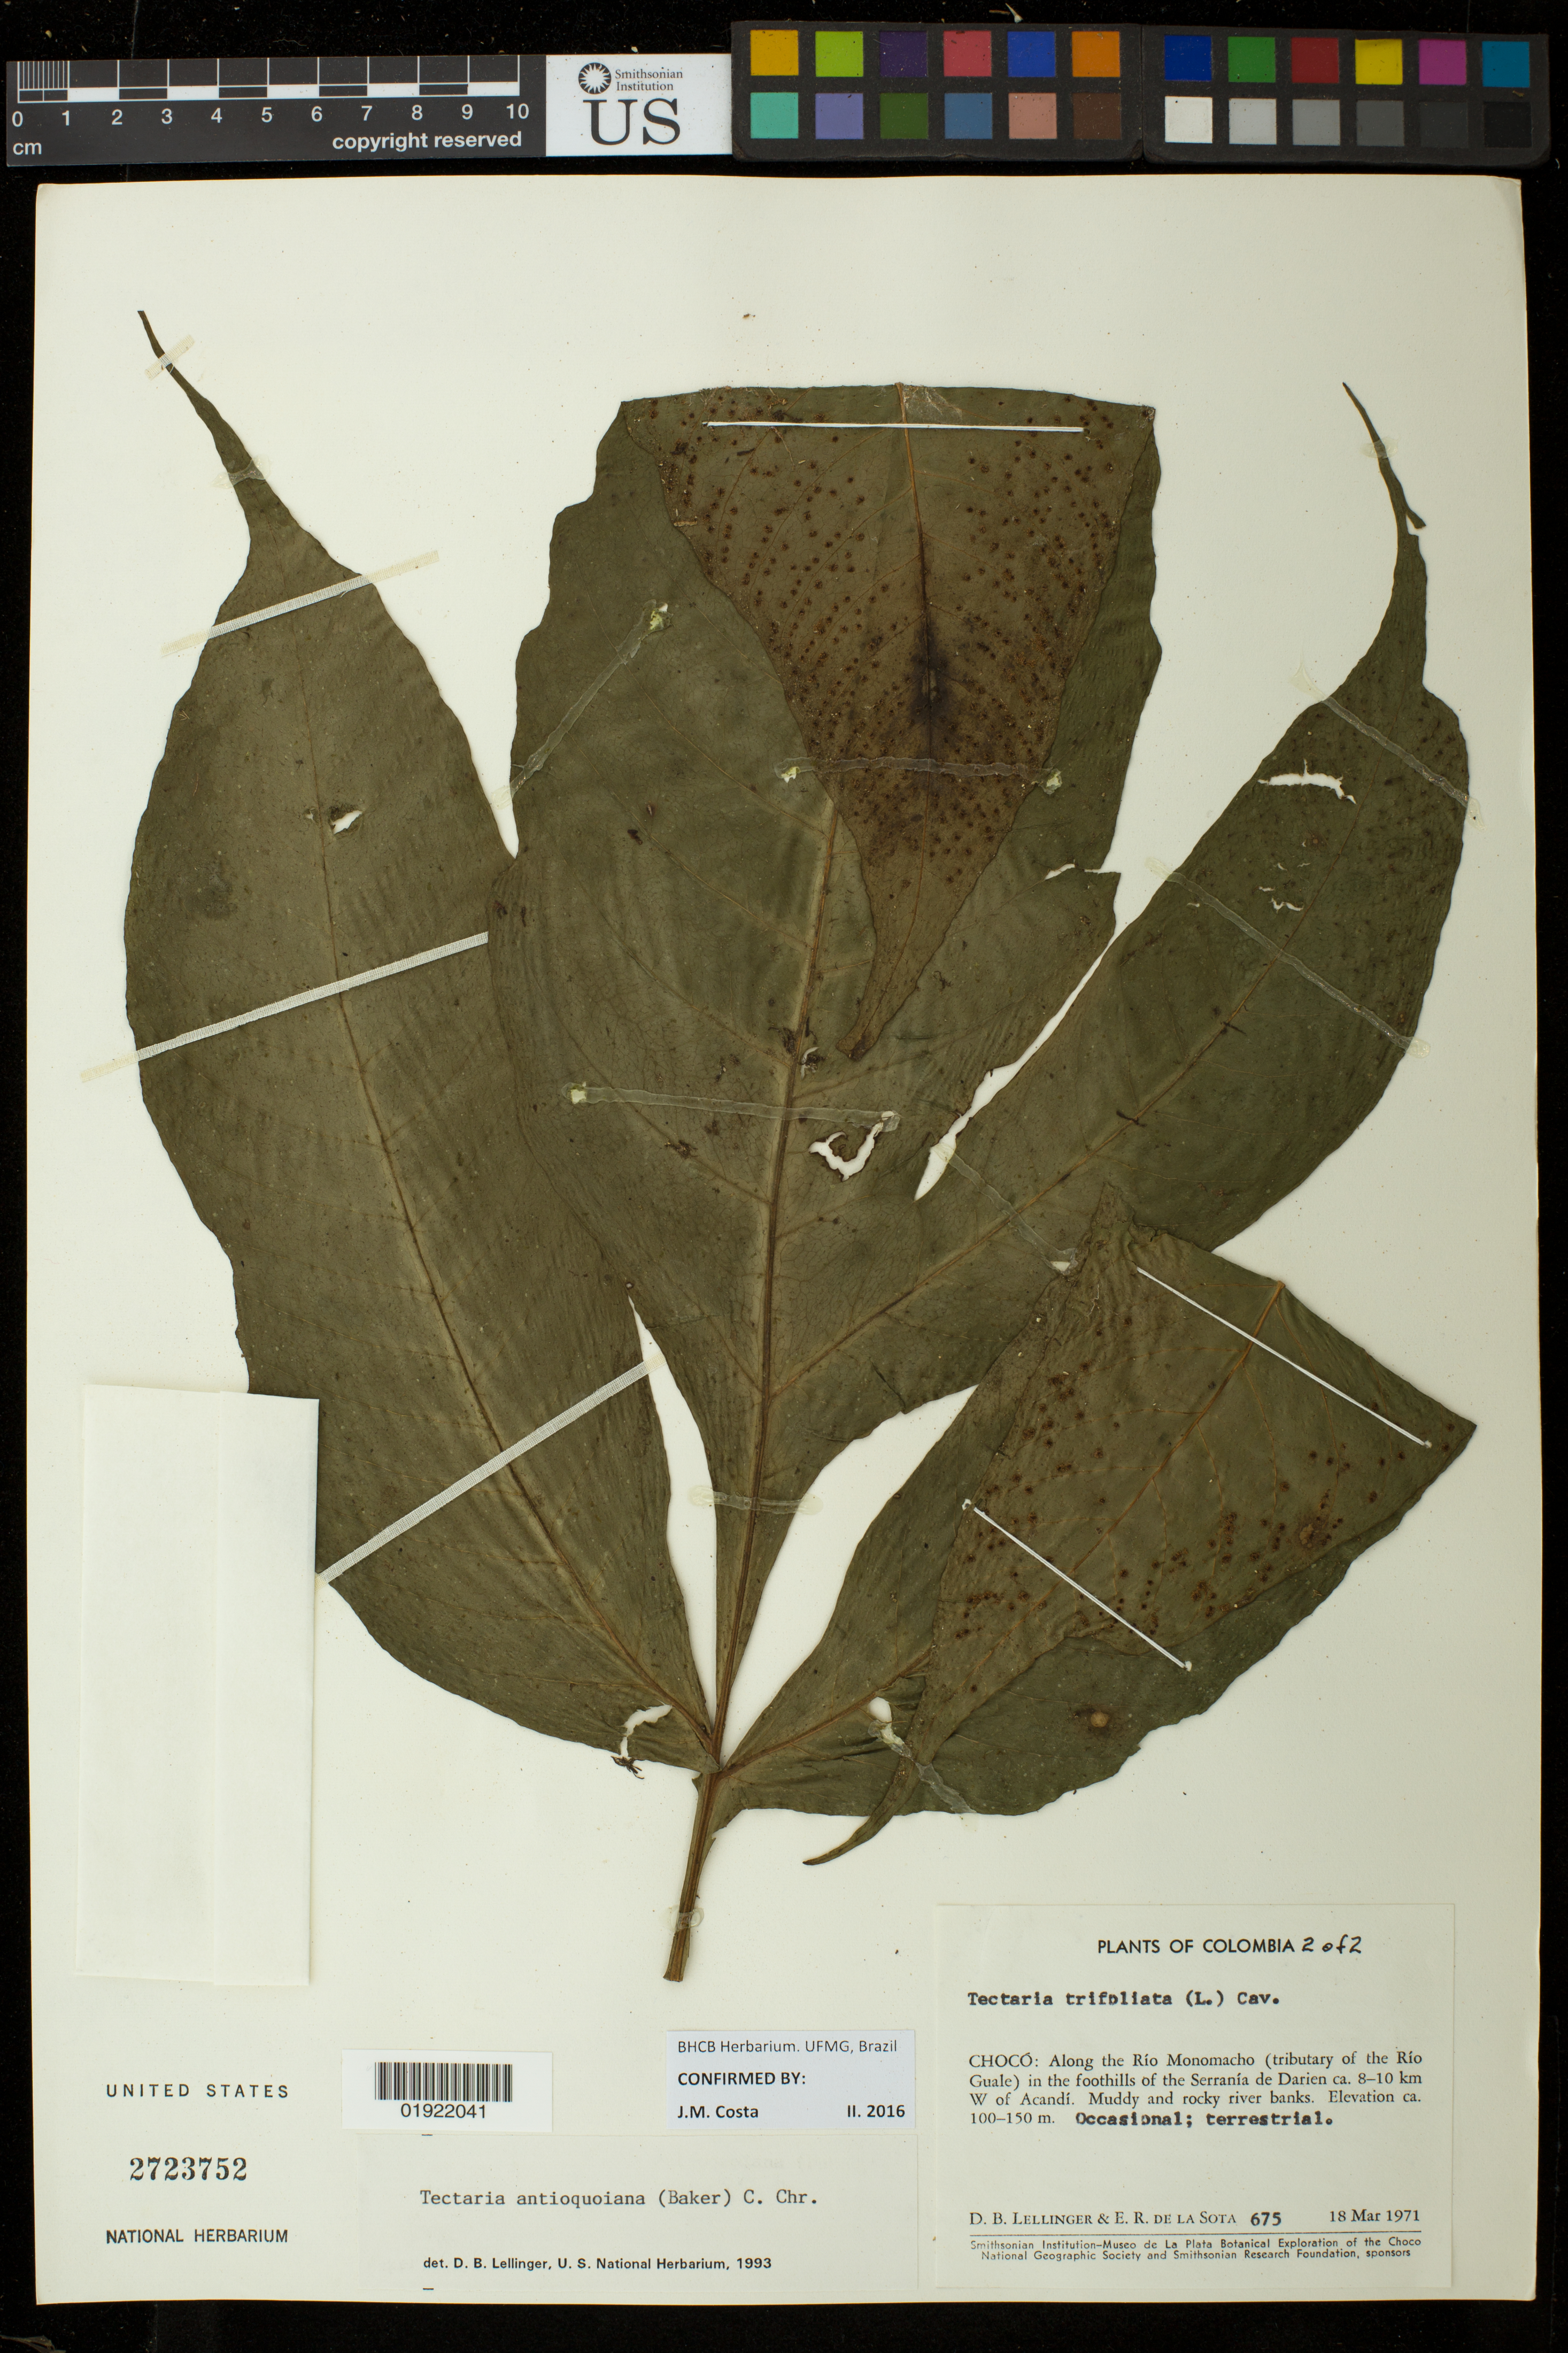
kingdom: Plantae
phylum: Tracheophyta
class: Polypodiopsida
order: Polypodiales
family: Tectariaceae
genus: Tectaria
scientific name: Tectaria antioquoiana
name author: (Baker) C. Chr.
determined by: Costa, J. M.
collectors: D. B. Lellinger & E. R. de la Sota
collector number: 675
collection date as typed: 18 Mar 1971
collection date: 1971-03-18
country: Colombia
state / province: Choco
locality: along the Rio Monomacho (tributary of the Rio Guale) in the foothills of the Serrania de Darien ca. 8-10 km W of Acandi.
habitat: muddy and rocky river banks.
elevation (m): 100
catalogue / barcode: US 2723752